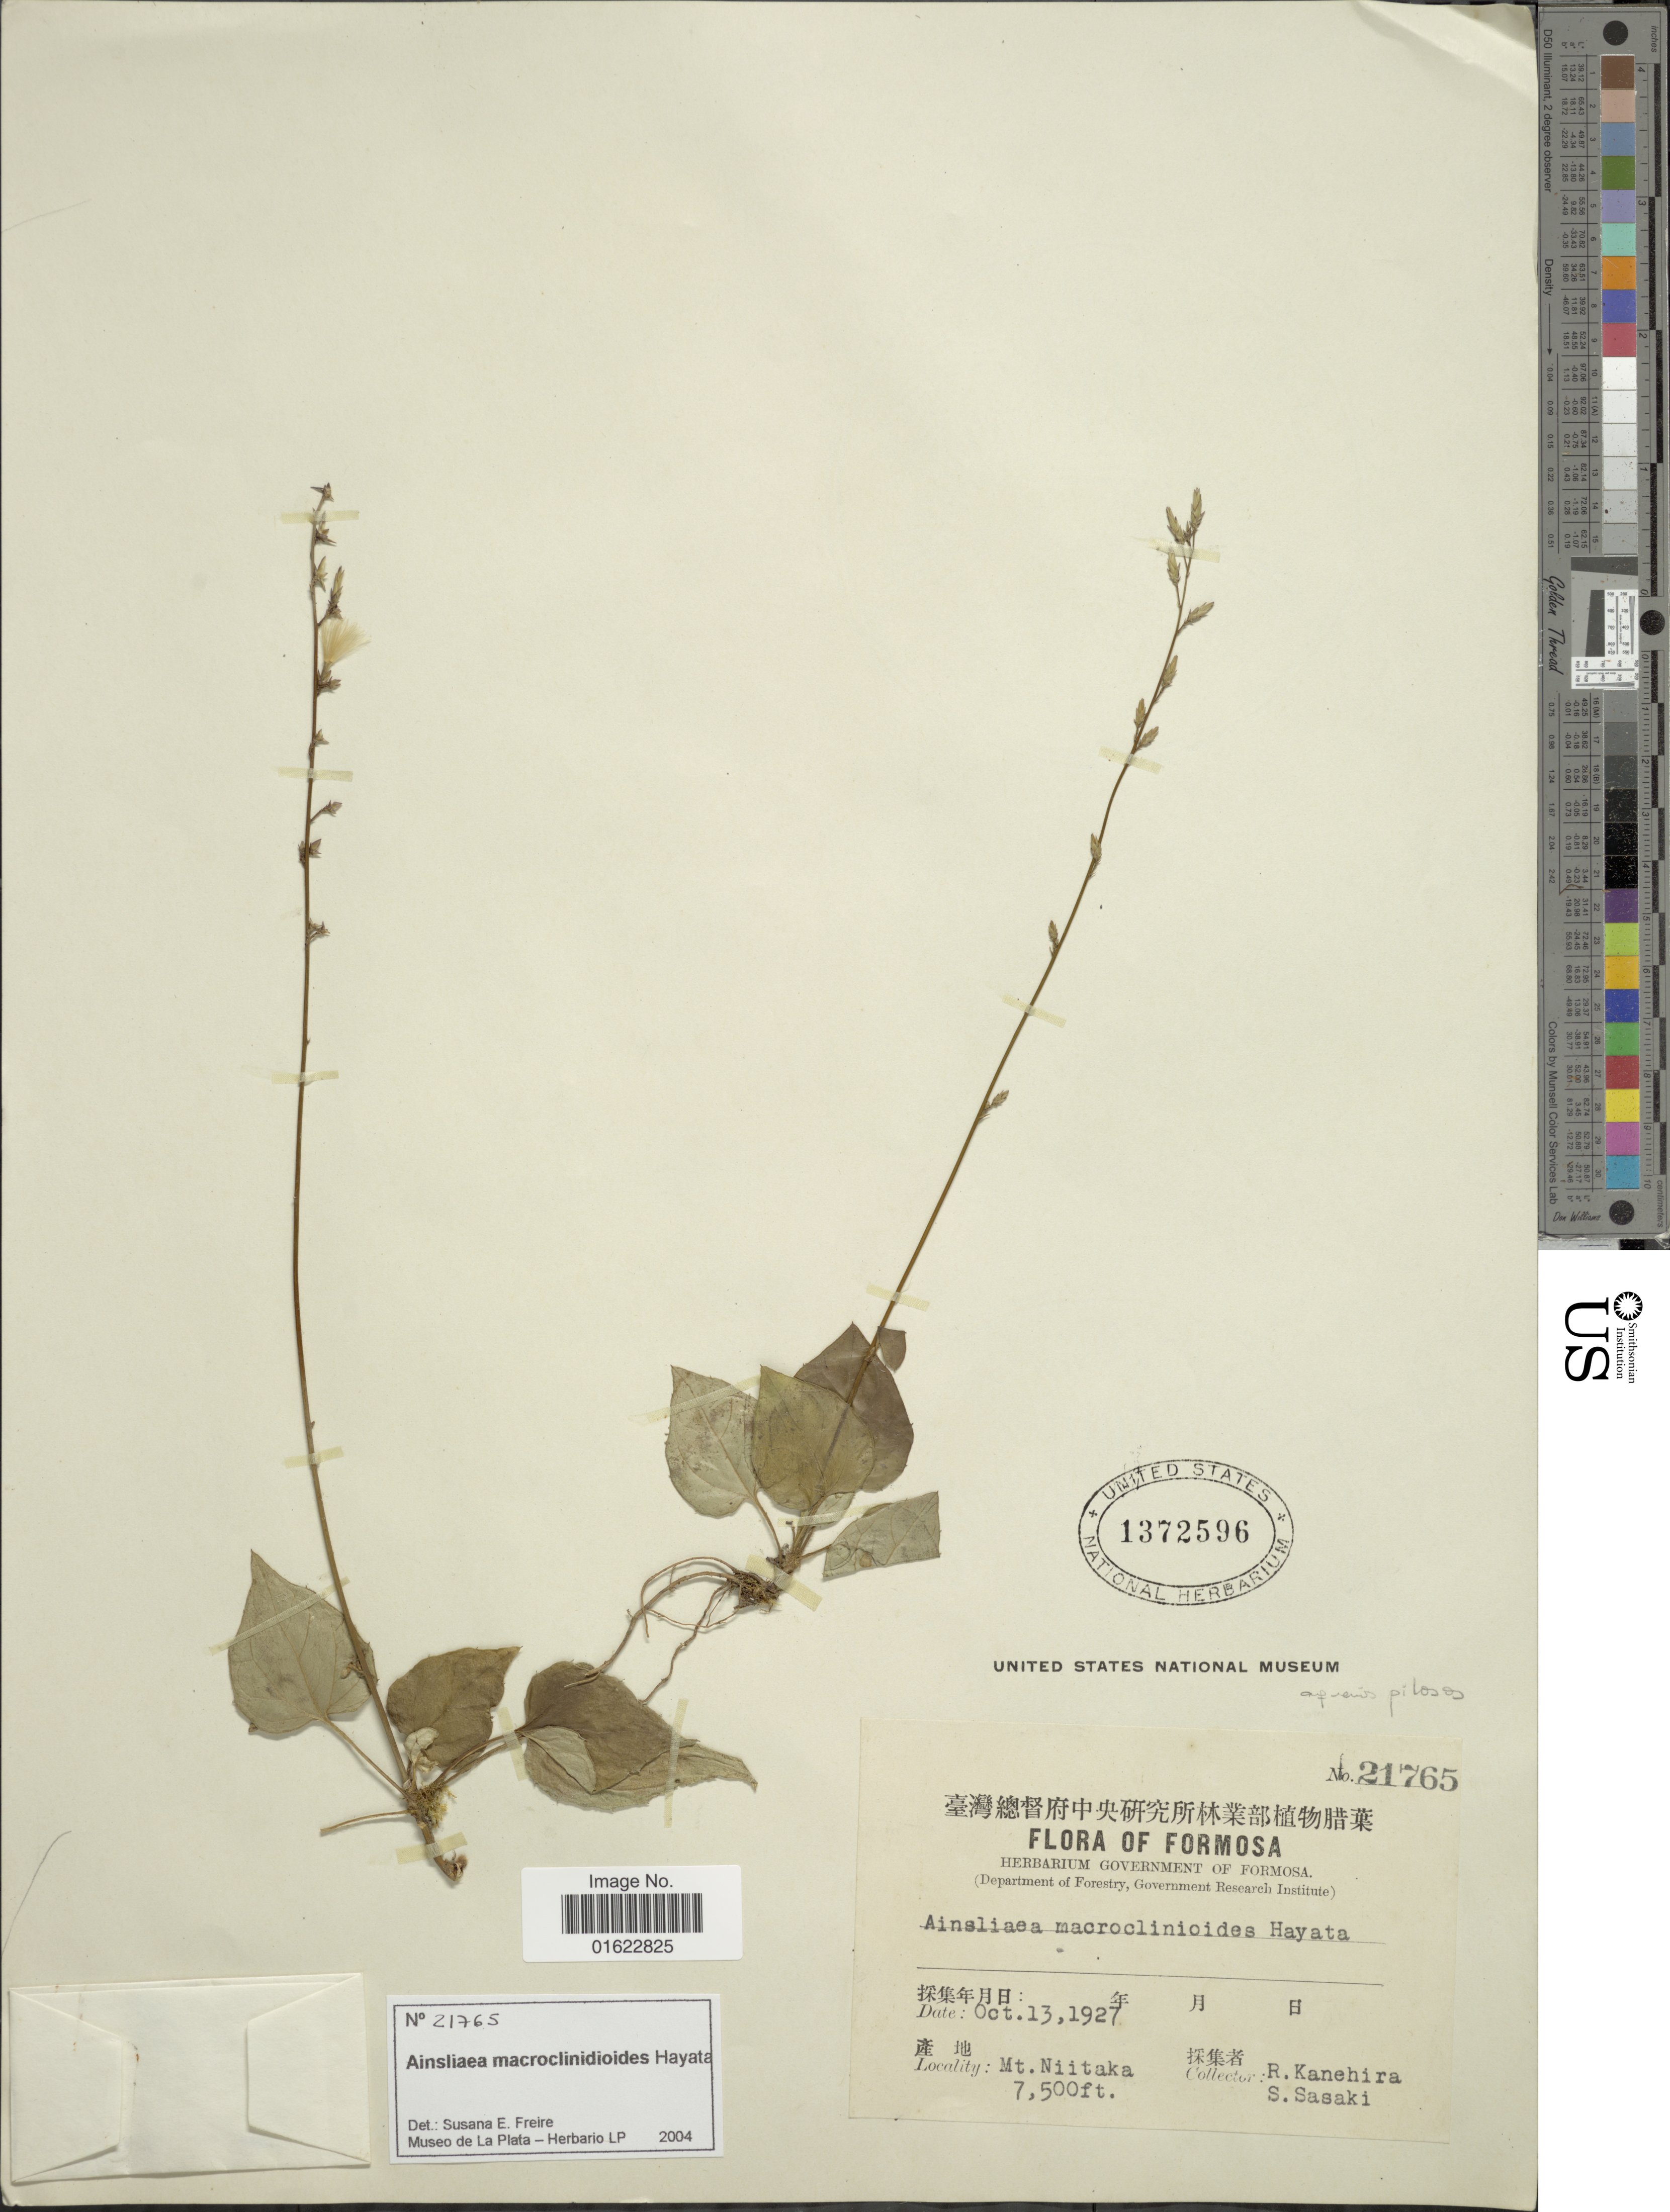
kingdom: Plantae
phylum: Tracheophyta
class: Magnoliopsida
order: Asterales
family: Asteraceae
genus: Ainsliaea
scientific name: Ainsliaea macroclinidioides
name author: Hayata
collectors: R. Kanehira & S. Sasaki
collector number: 21765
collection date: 1927-10-13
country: Taiwan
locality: Formosa. Mt. Niitaka.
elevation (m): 2286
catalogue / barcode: US 1372596